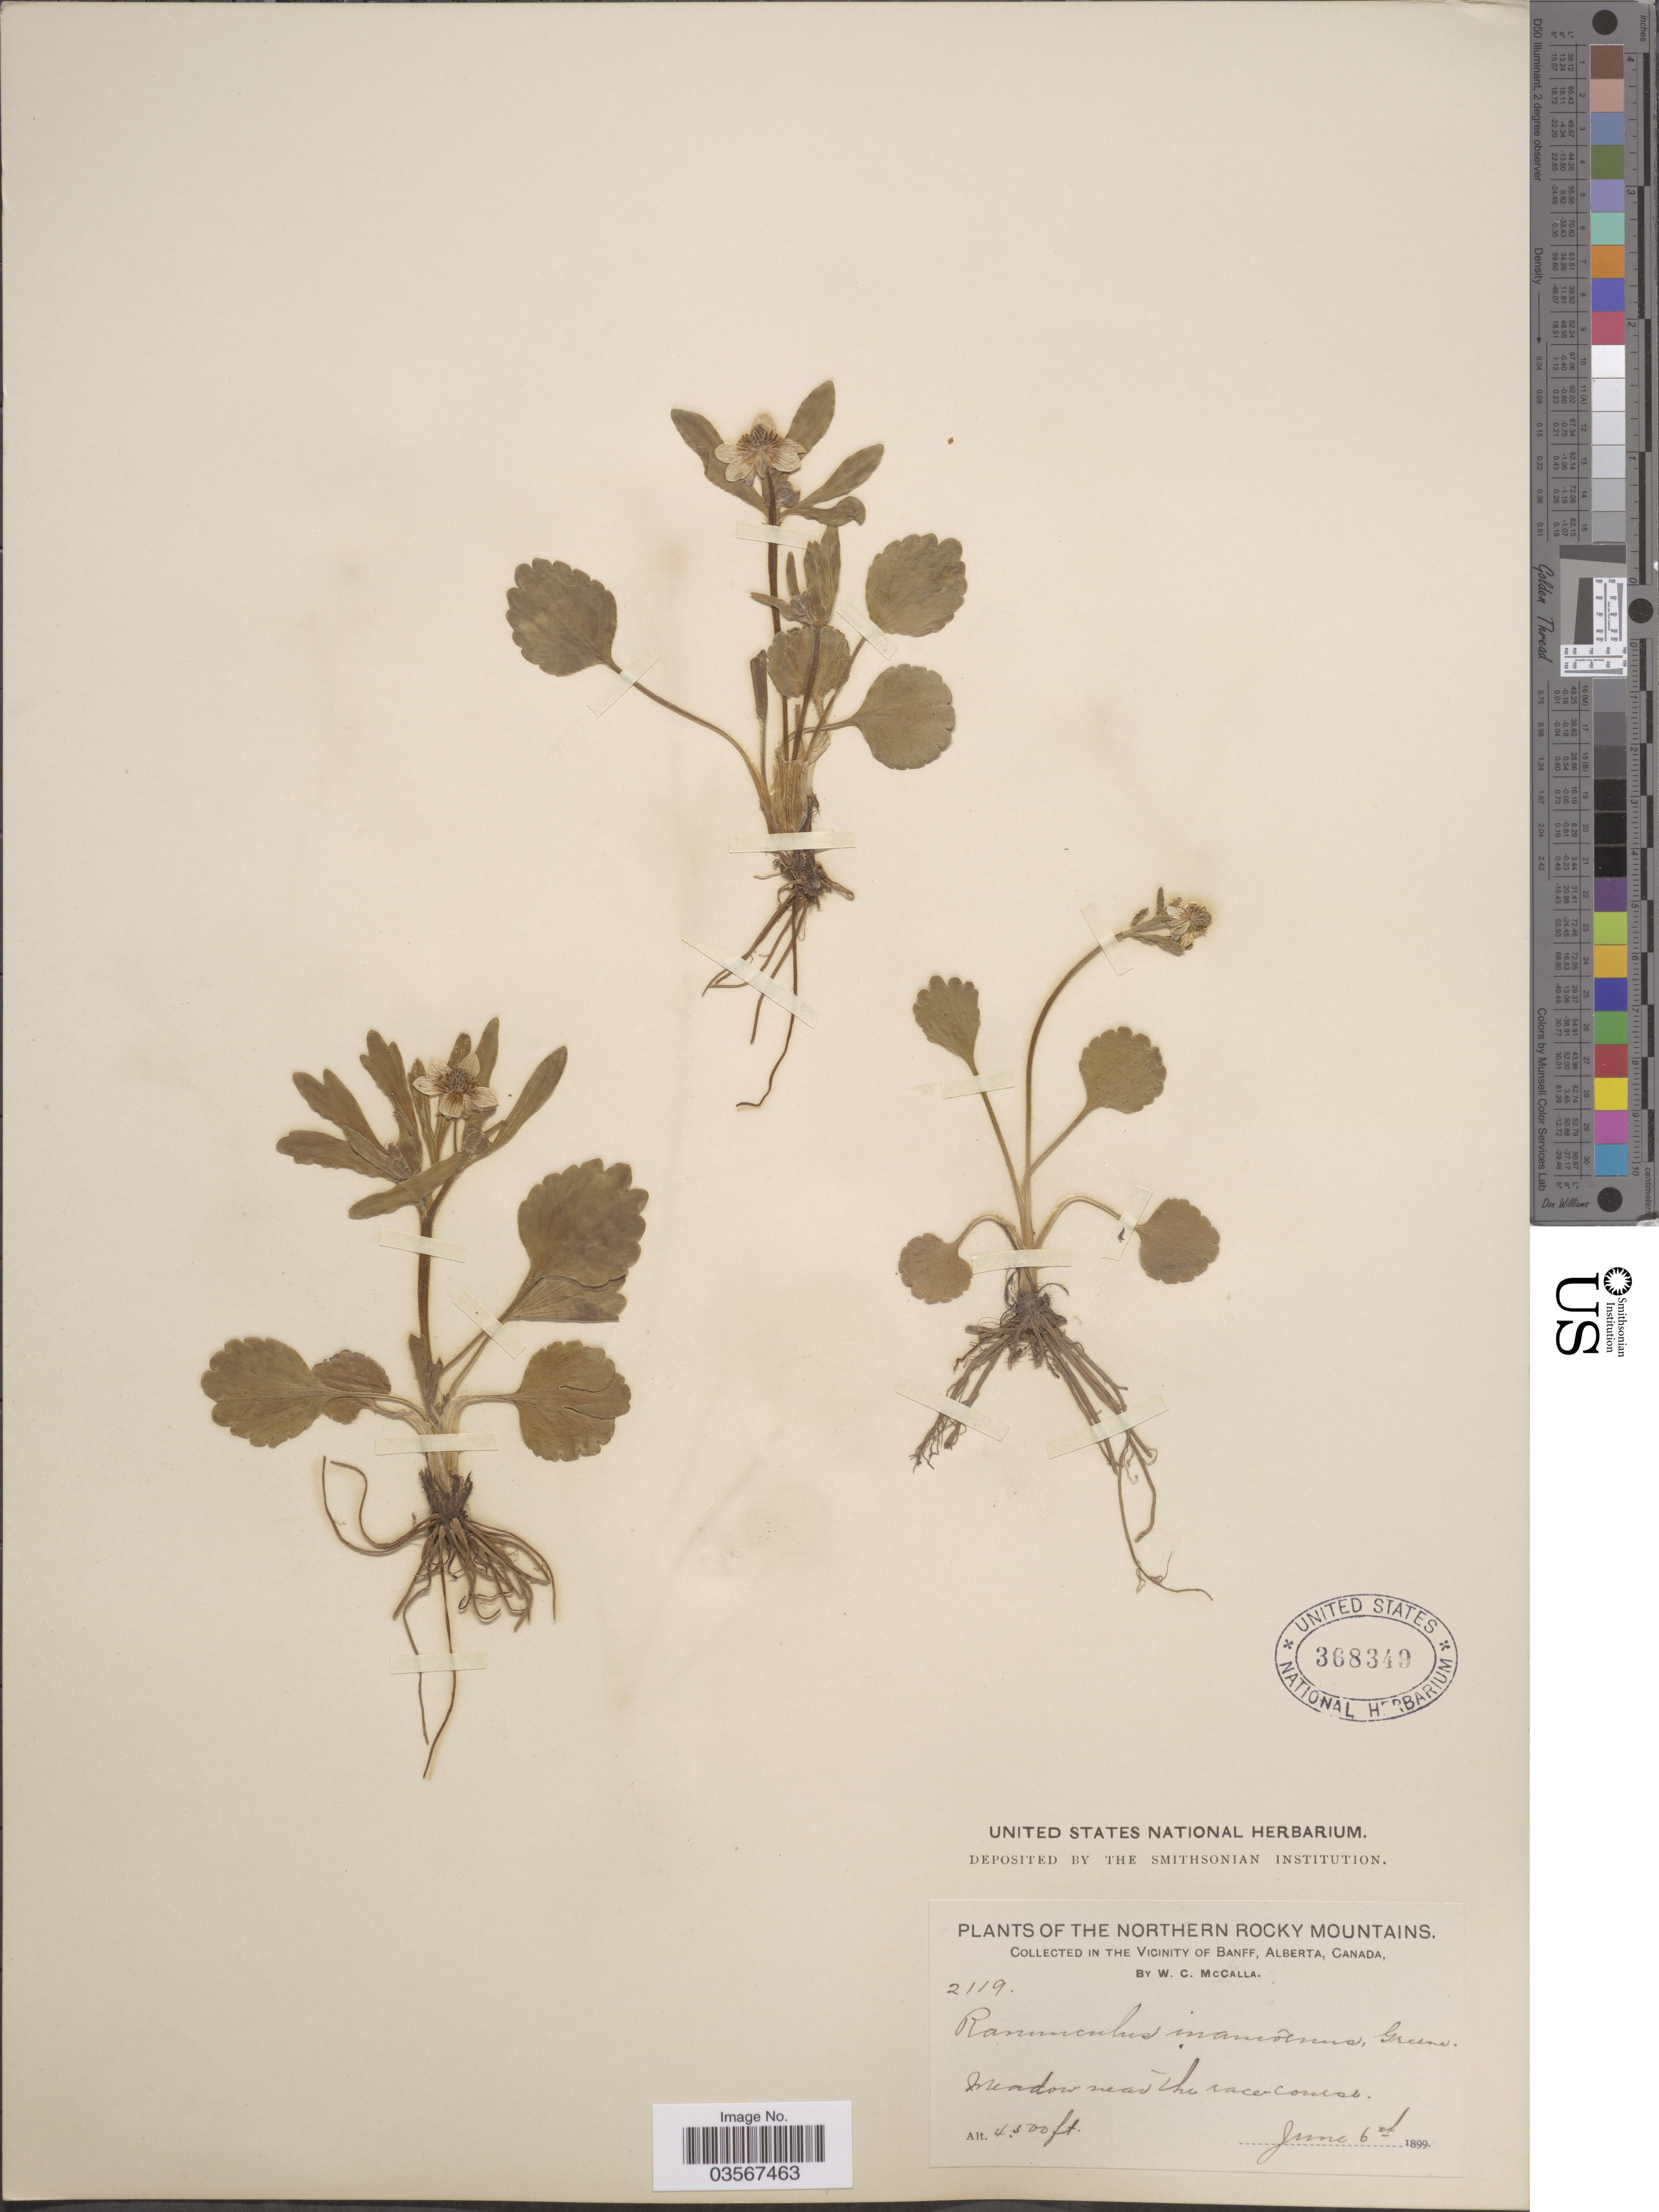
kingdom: Plantae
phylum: Tracheophyta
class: Magnoliopsida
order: Ranunculales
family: Ranunculaceae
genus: Ranunculus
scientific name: Ranunculus inamoenus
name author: Greene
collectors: W. McCalla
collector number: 2119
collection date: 1899-06-06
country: Canada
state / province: Alberta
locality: The Northern Rocky Mountains. In the Vicinity of Banff. Meadow near the race-course.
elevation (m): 1372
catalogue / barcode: US 368349